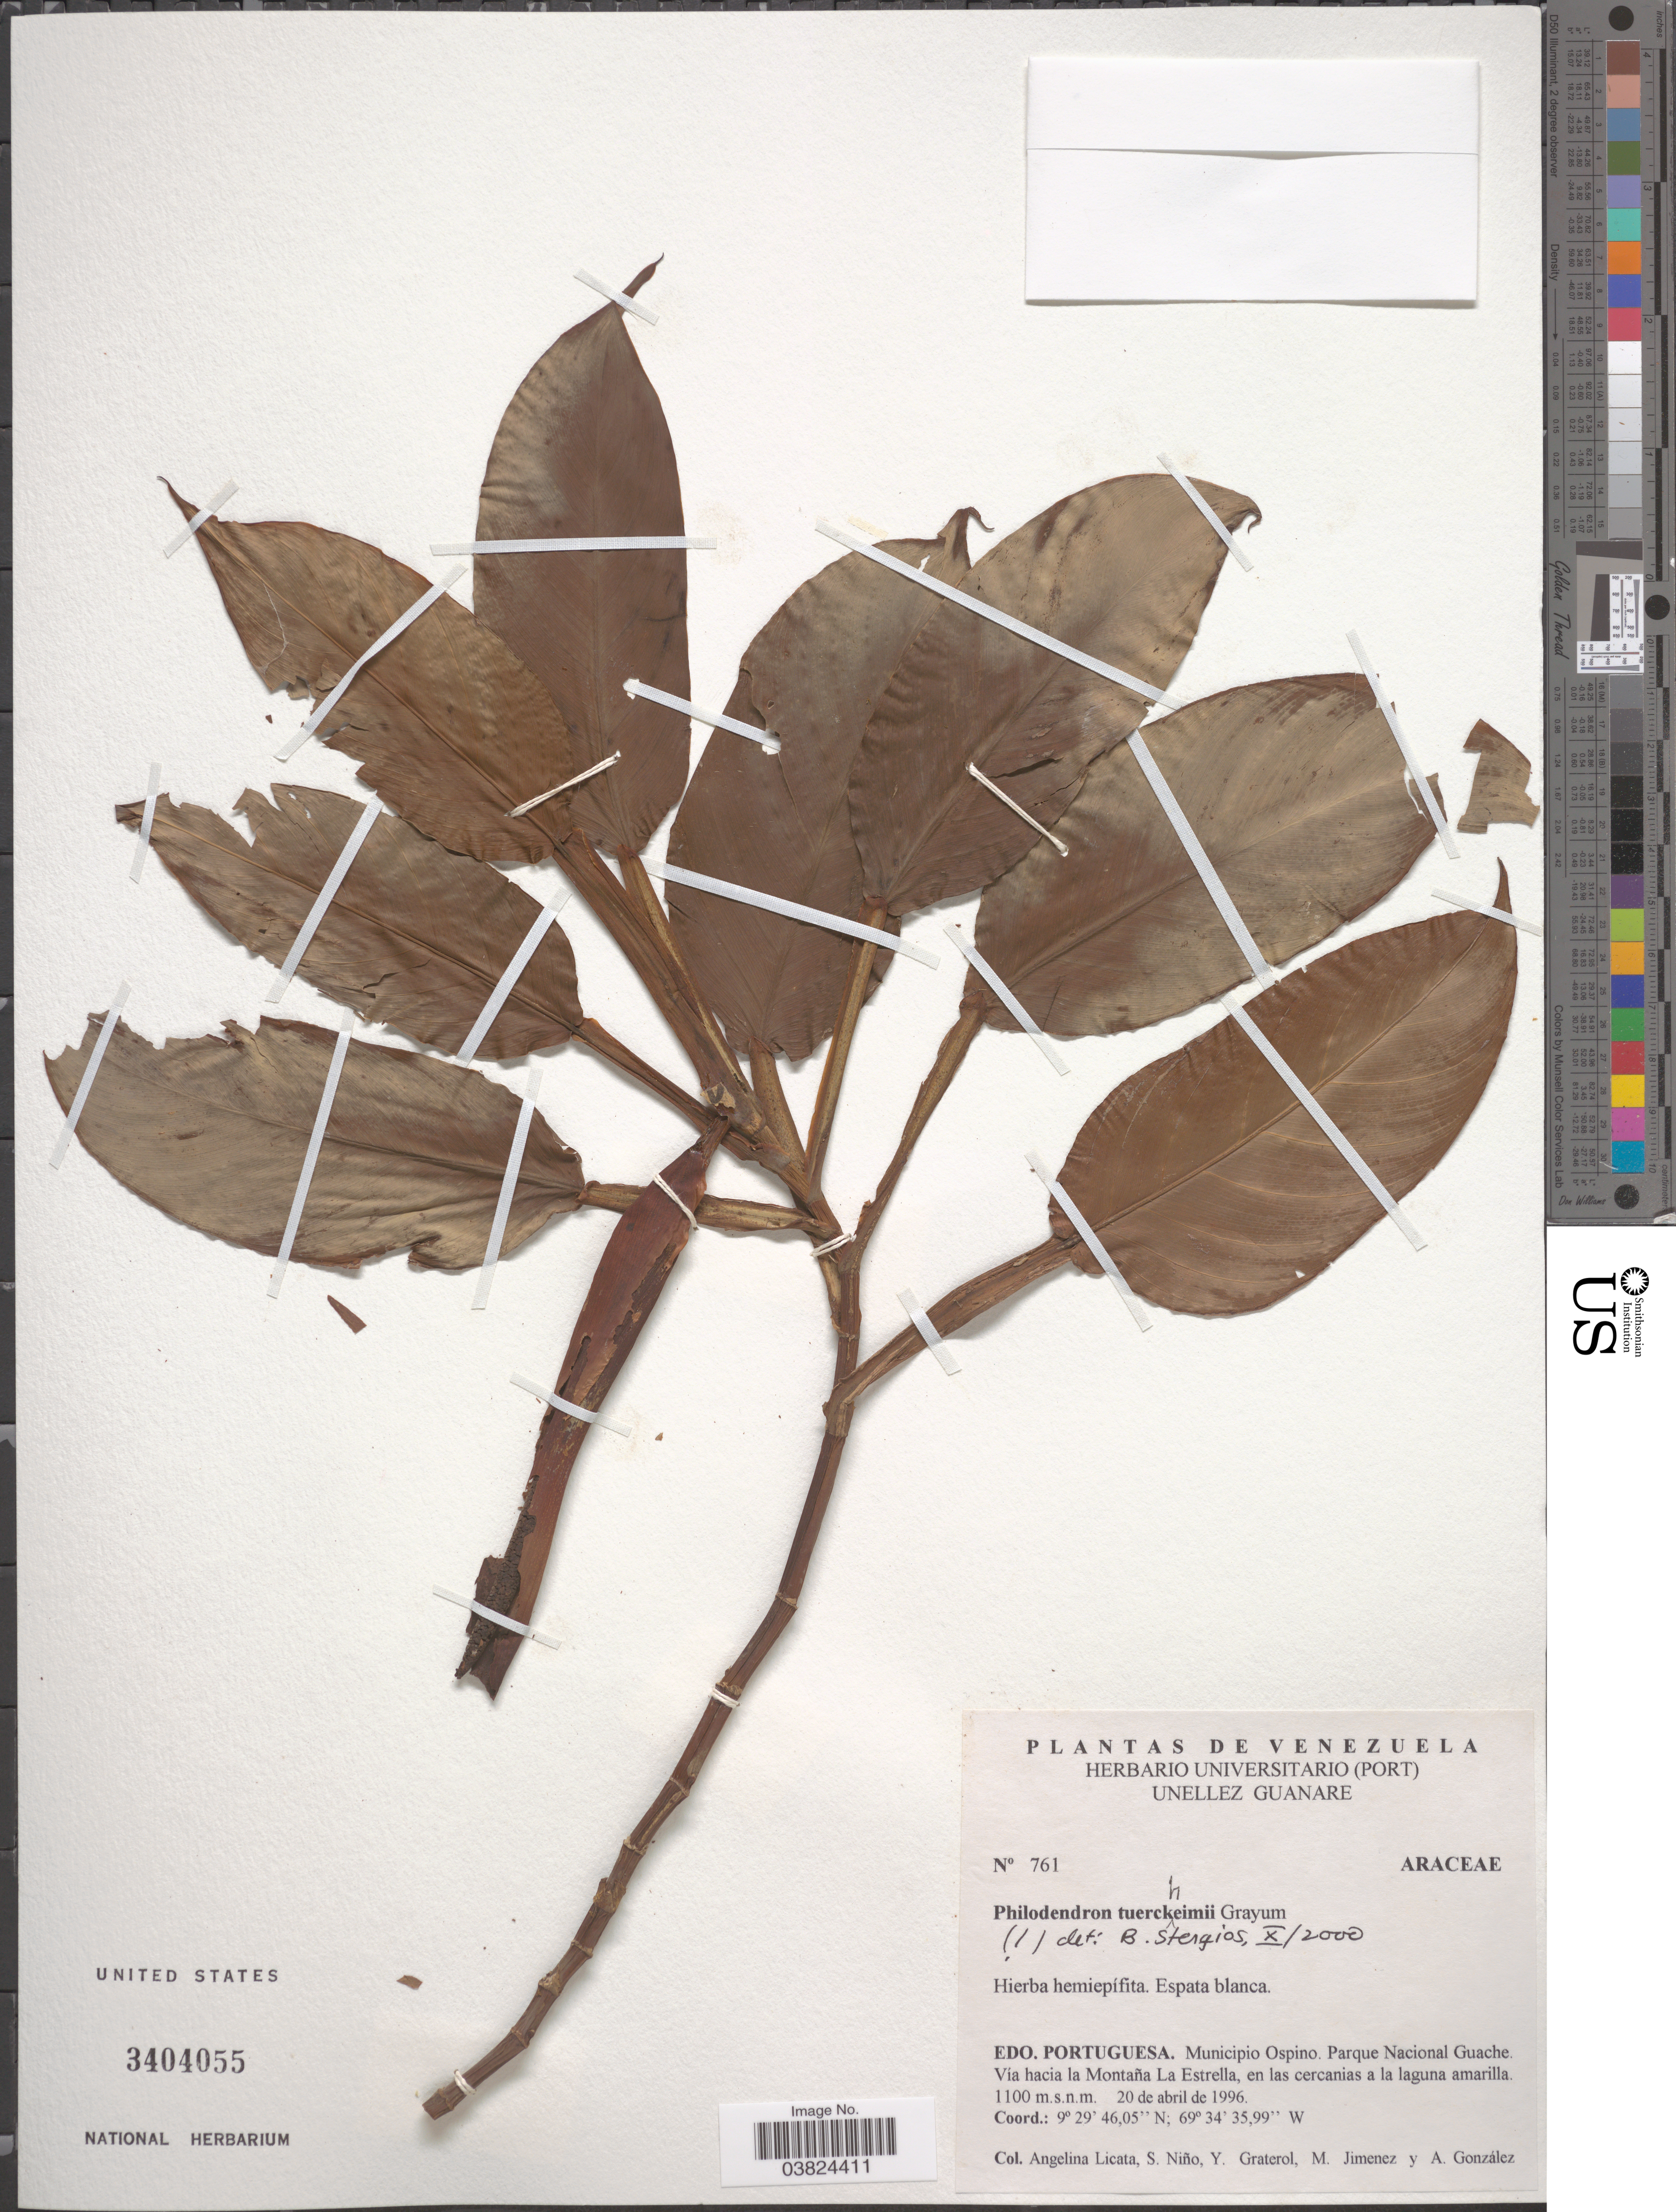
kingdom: Plantae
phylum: Tracheophyta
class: Liliopsida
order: Alismatales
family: Araceae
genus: Philodendron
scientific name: Philodendron tuerckheimii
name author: Grayam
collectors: A. Licata, S. M. Niño, Y. Graterol, M. Jimenez & A. C. González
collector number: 761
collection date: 1996-04-20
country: Venezuela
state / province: Portuguesa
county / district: Ospino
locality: Parque Nacional Guache. Montaña La Estrella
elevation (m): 1100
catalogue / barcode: US 3404055